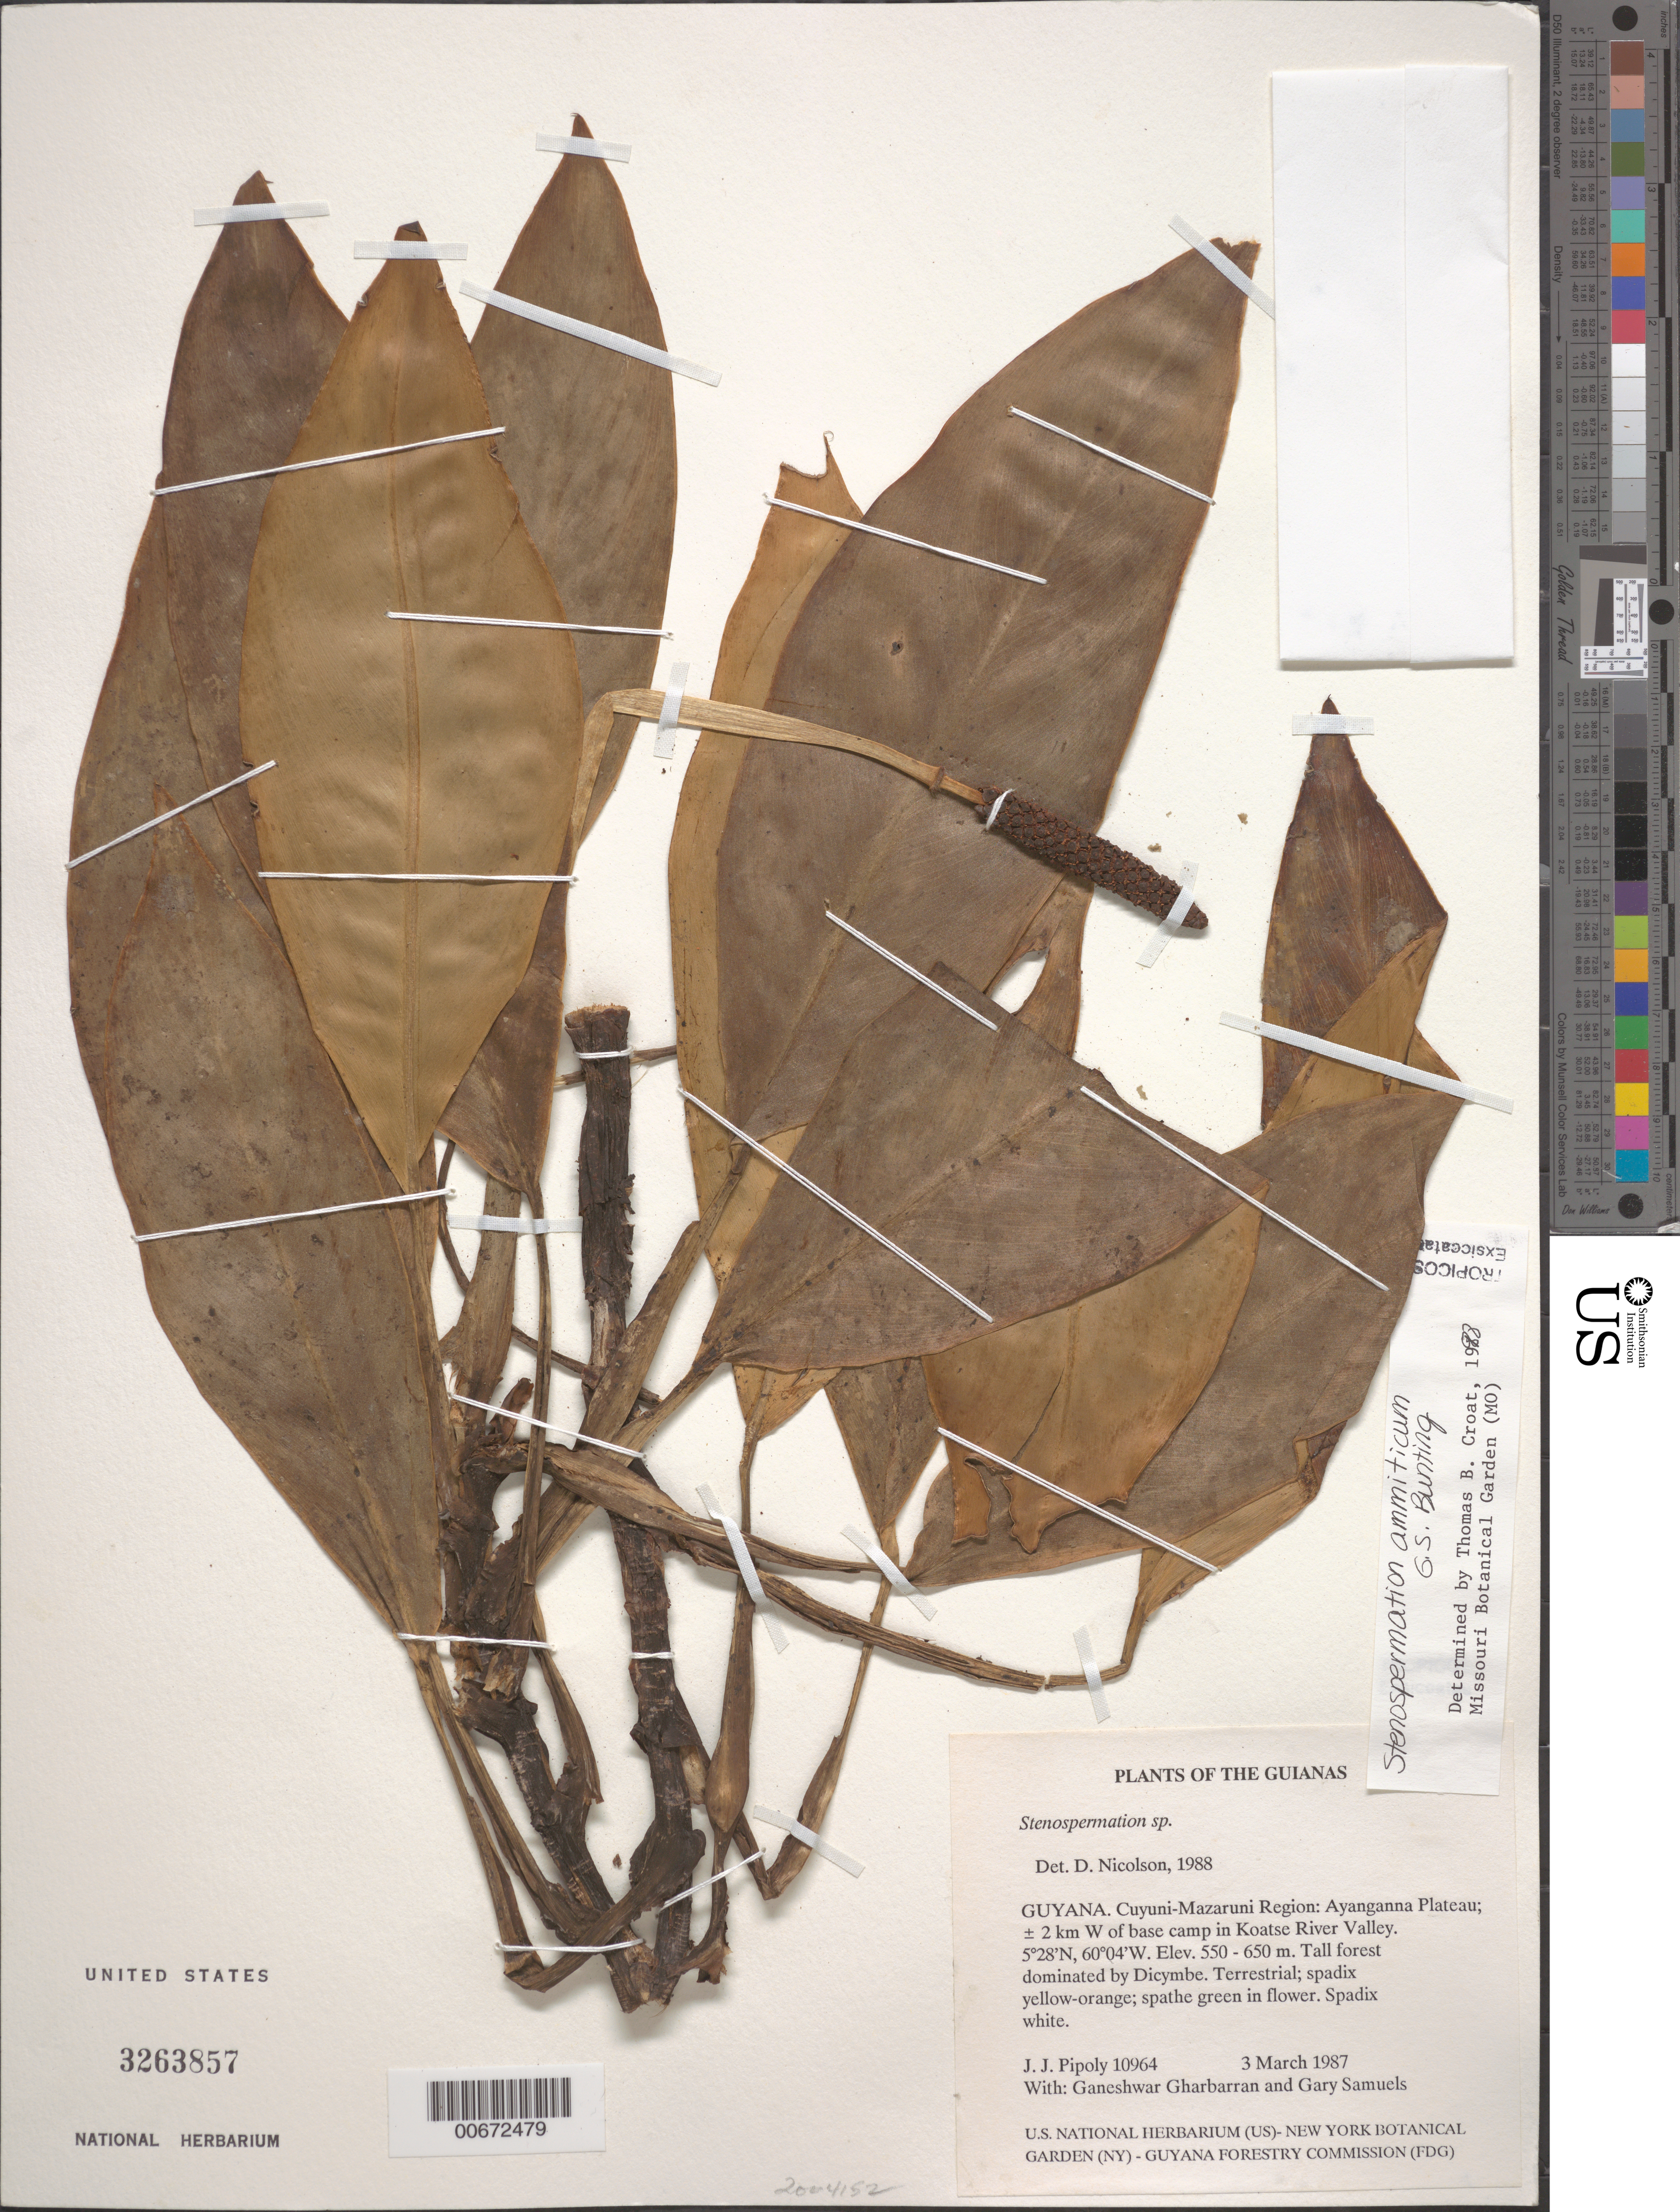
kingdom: Plantae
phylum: Tracheophyta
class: Liliopsida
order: Alismatales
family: Araceae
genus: Stenospermation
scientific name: Stenospermation ammiticum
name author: G.S. Bunting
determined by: Croat, Thomas B., Missouri Botanical Garden (MO)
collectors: J. J. Pipoly, G. Gharbarran & G. Samuels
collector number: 10964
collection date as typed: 3 March 1987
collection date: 1987-03-03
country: Guyana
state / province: Cuyuni-Mazaruni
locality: Ayanganna Plateau; ± 2 km W of base camp in Koatse River Valley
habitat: Tall forest dominated by Dicymbe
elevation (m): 550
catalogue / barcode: US 3263857